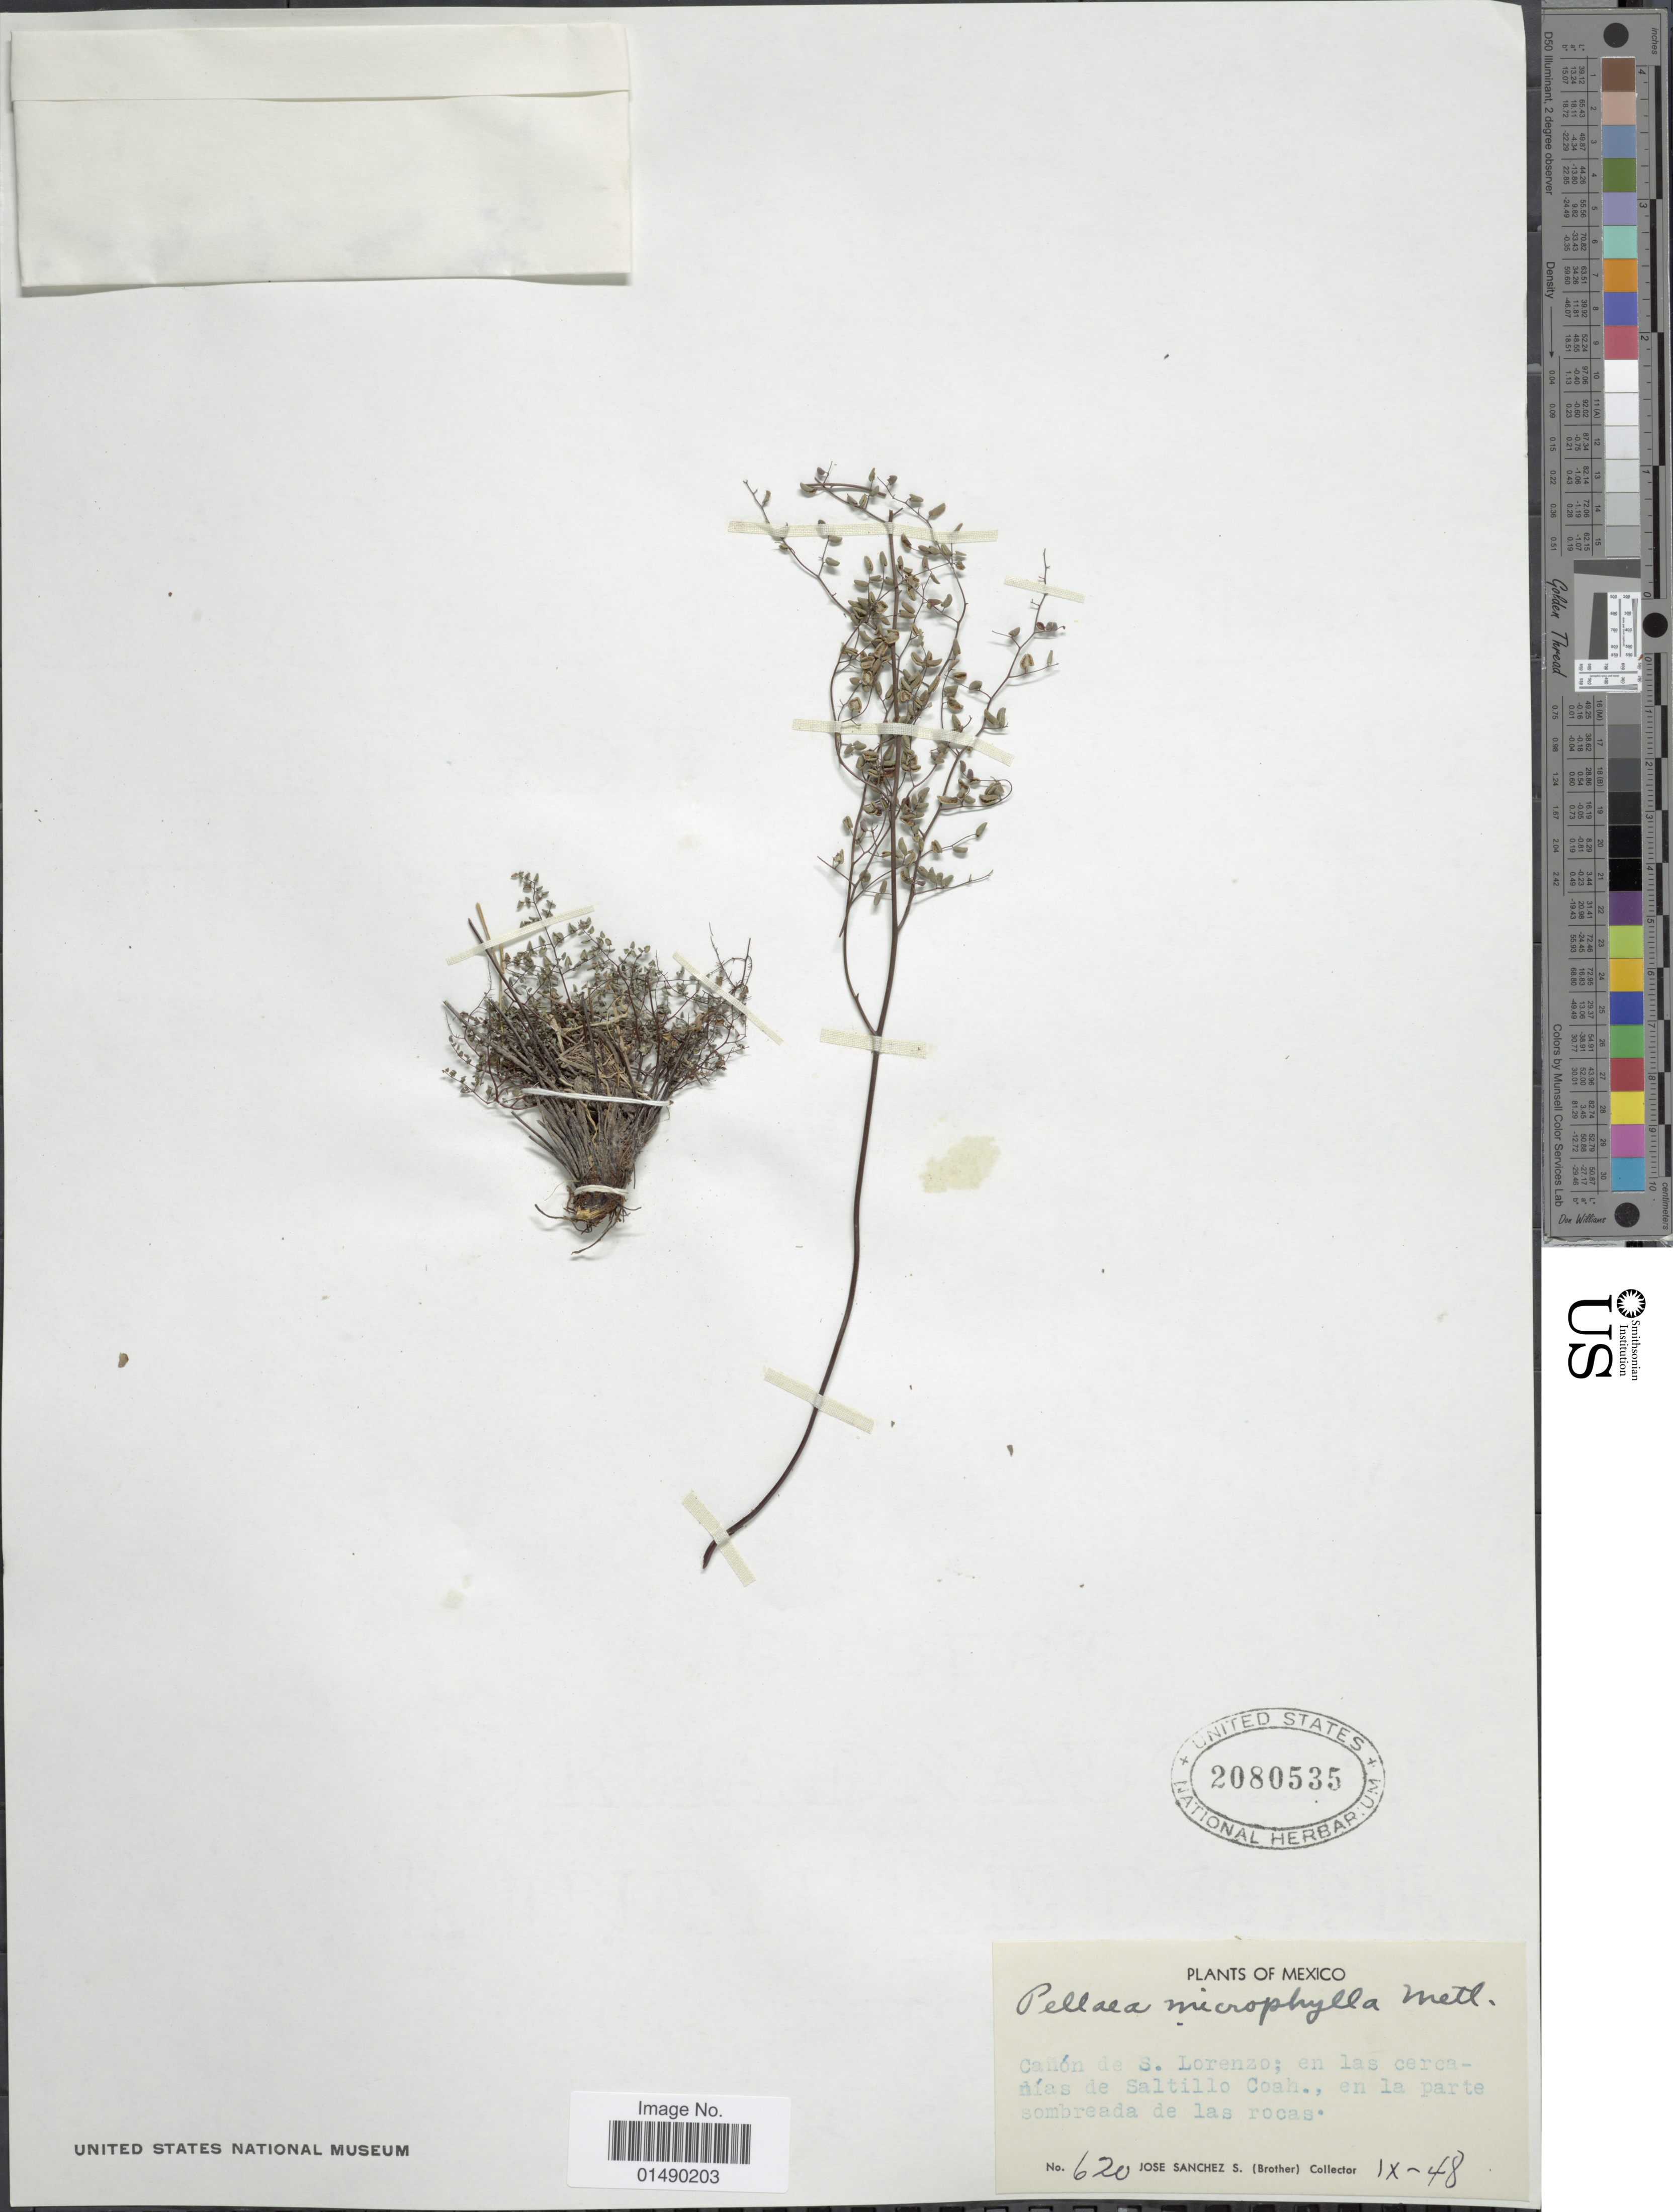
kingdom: Plantae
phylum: Tracheophyta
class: Polypodiopsida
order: Polypodiales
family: Pteridaceae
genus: Argyrochosma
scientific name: Argyrochosma microphylla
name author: (Mett. ex Kuhn) Windham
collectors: J. Sanchez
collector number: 620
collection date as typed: Transcribed d/m/y: /9/48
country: Mexico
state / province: Coahuila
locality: Mexico, Canon de S. Lorenzo; en las cercanias de Saltillo Coah.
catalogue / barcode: US 2080535